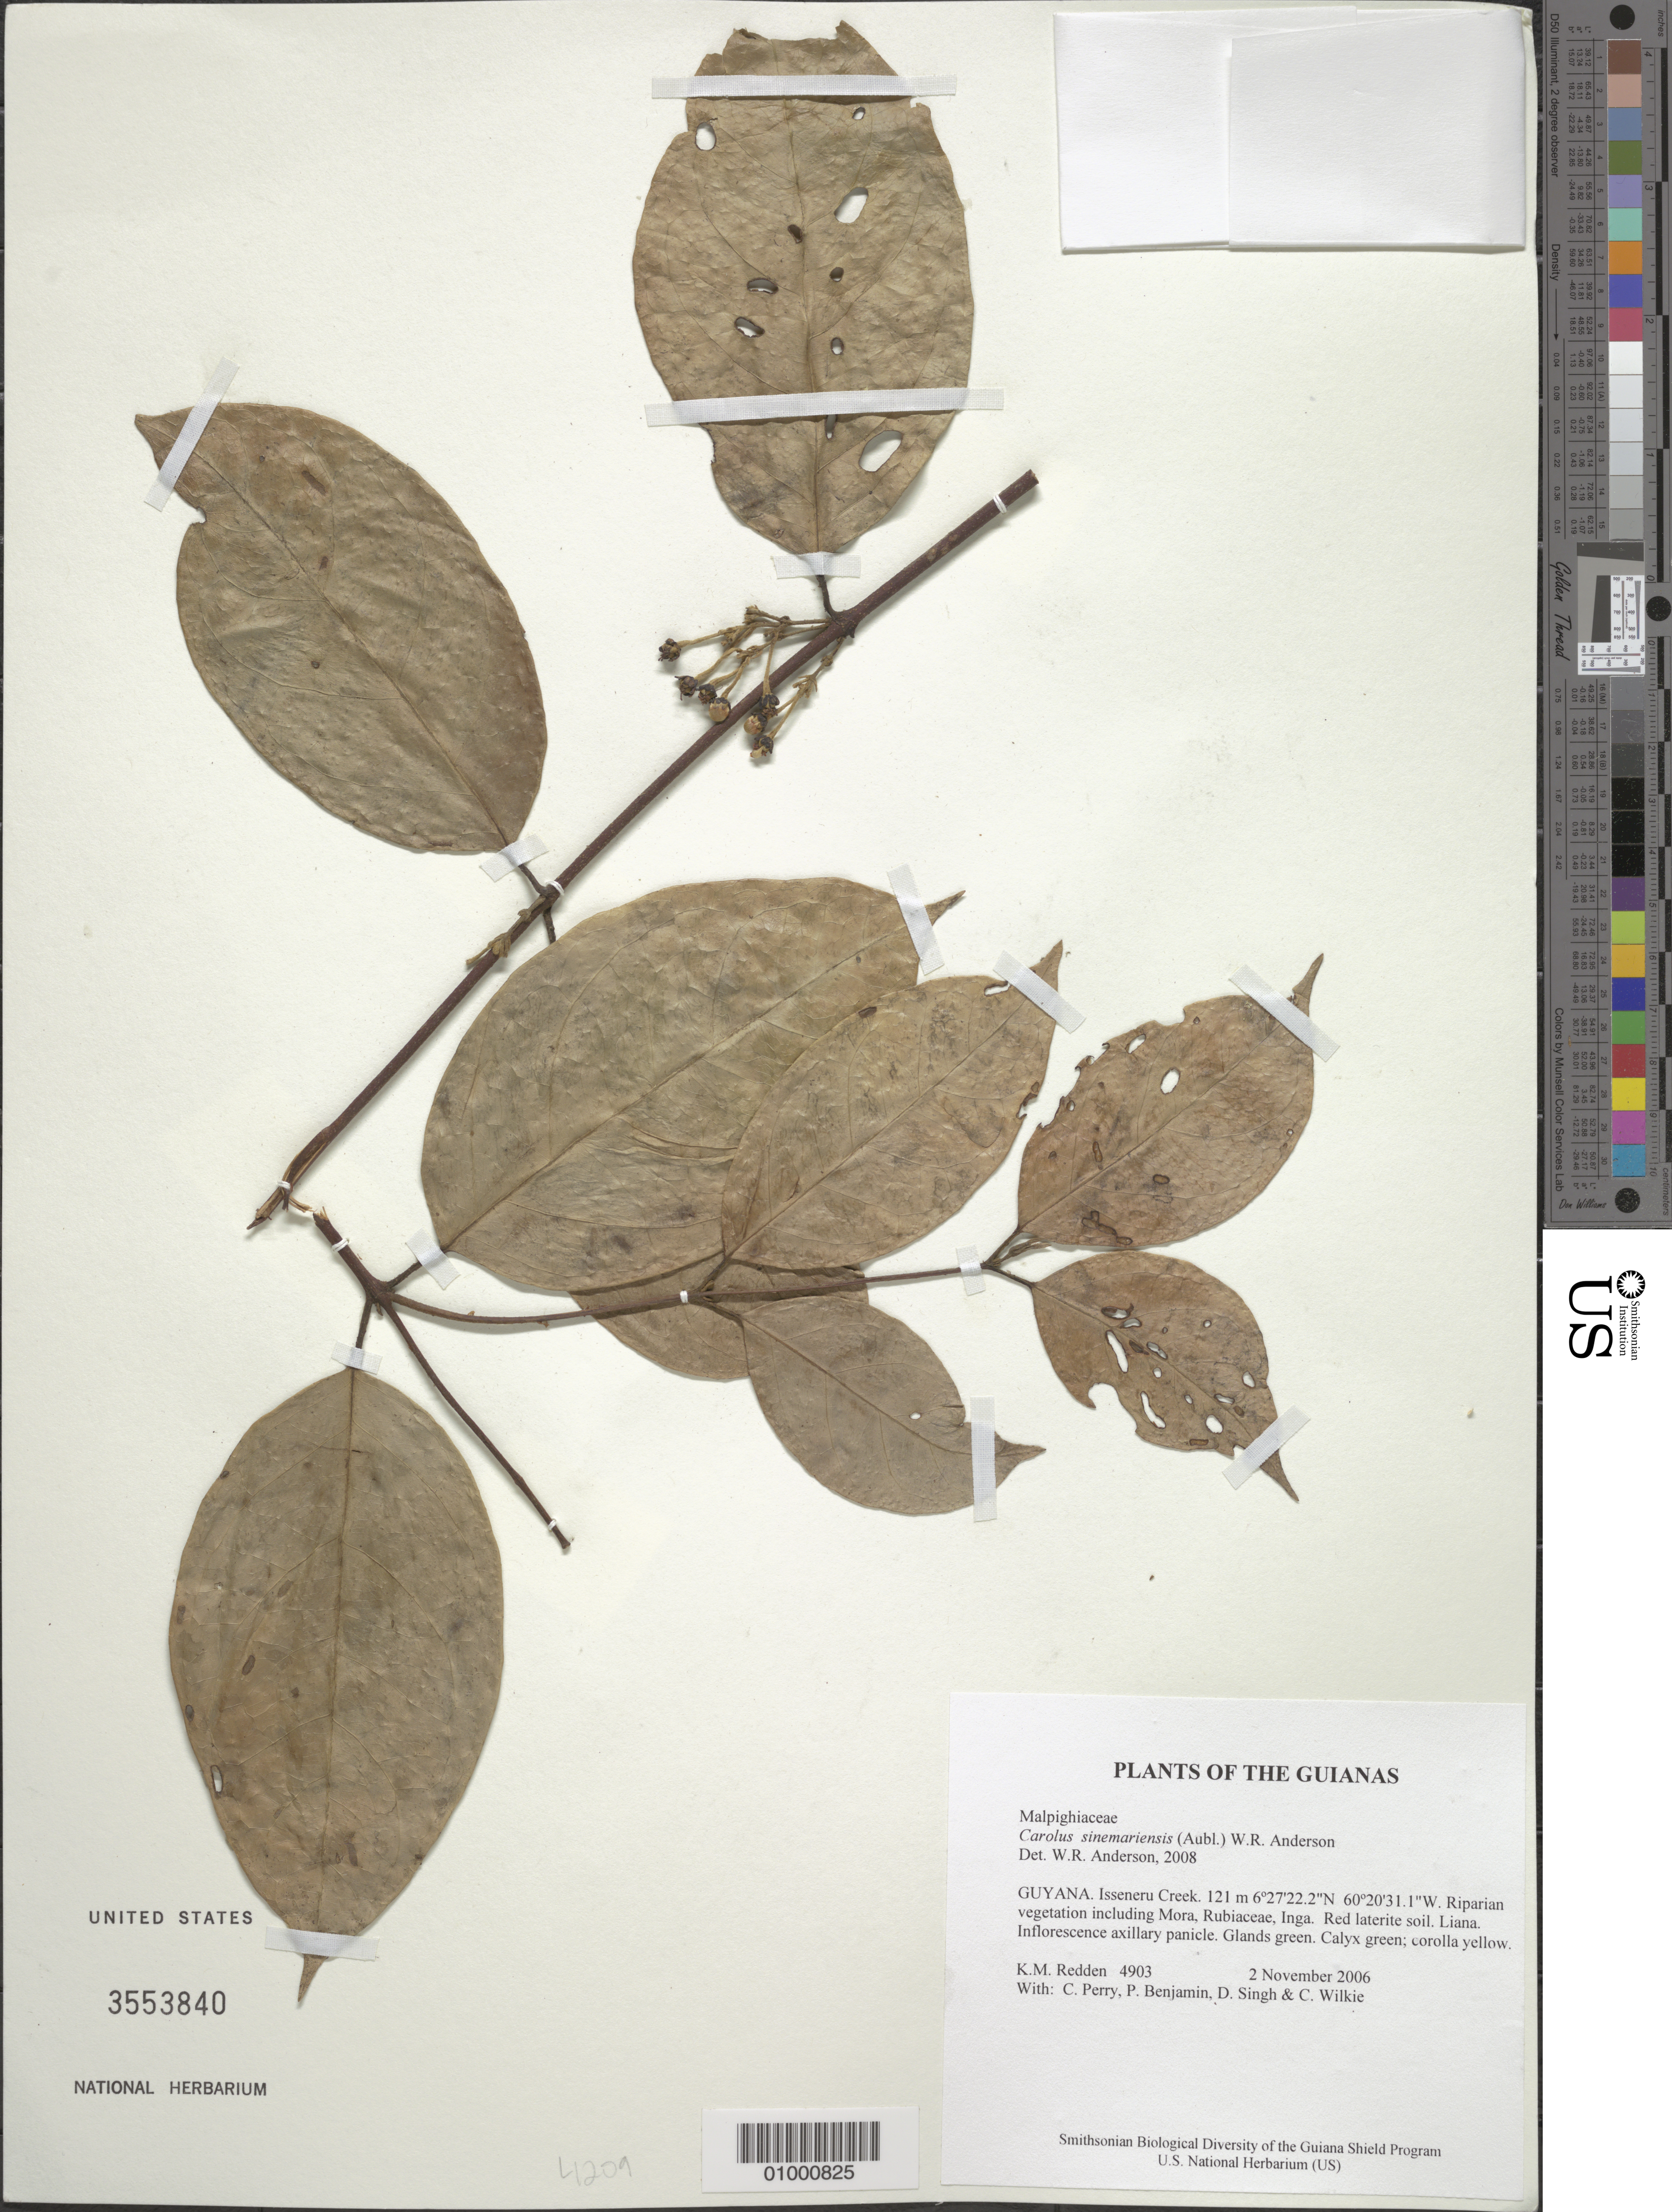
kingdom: Plantae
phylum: Tracheophyta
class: Magnoliopsida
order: Malpighiales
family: Malpighiaceae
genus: Carolus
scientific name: Carolus sinemariensis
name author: (Aubl.) W.R. Anderson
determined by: Anderson, W. R., (MICH), University of Michigan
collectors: K. M. Redden, C. Perry, P. Benjamin, D. Singh & C. Wilkie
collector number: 4903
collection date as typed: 2 November 2006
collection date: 2006-11-02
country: Guyana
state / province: Cuyuni-Mazaruni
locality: Isseneru Creek.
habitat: Riparian vegetation including Mora, Rubiaceae, Inga. Red laterite soil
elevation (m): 121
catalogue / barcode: US 3553840